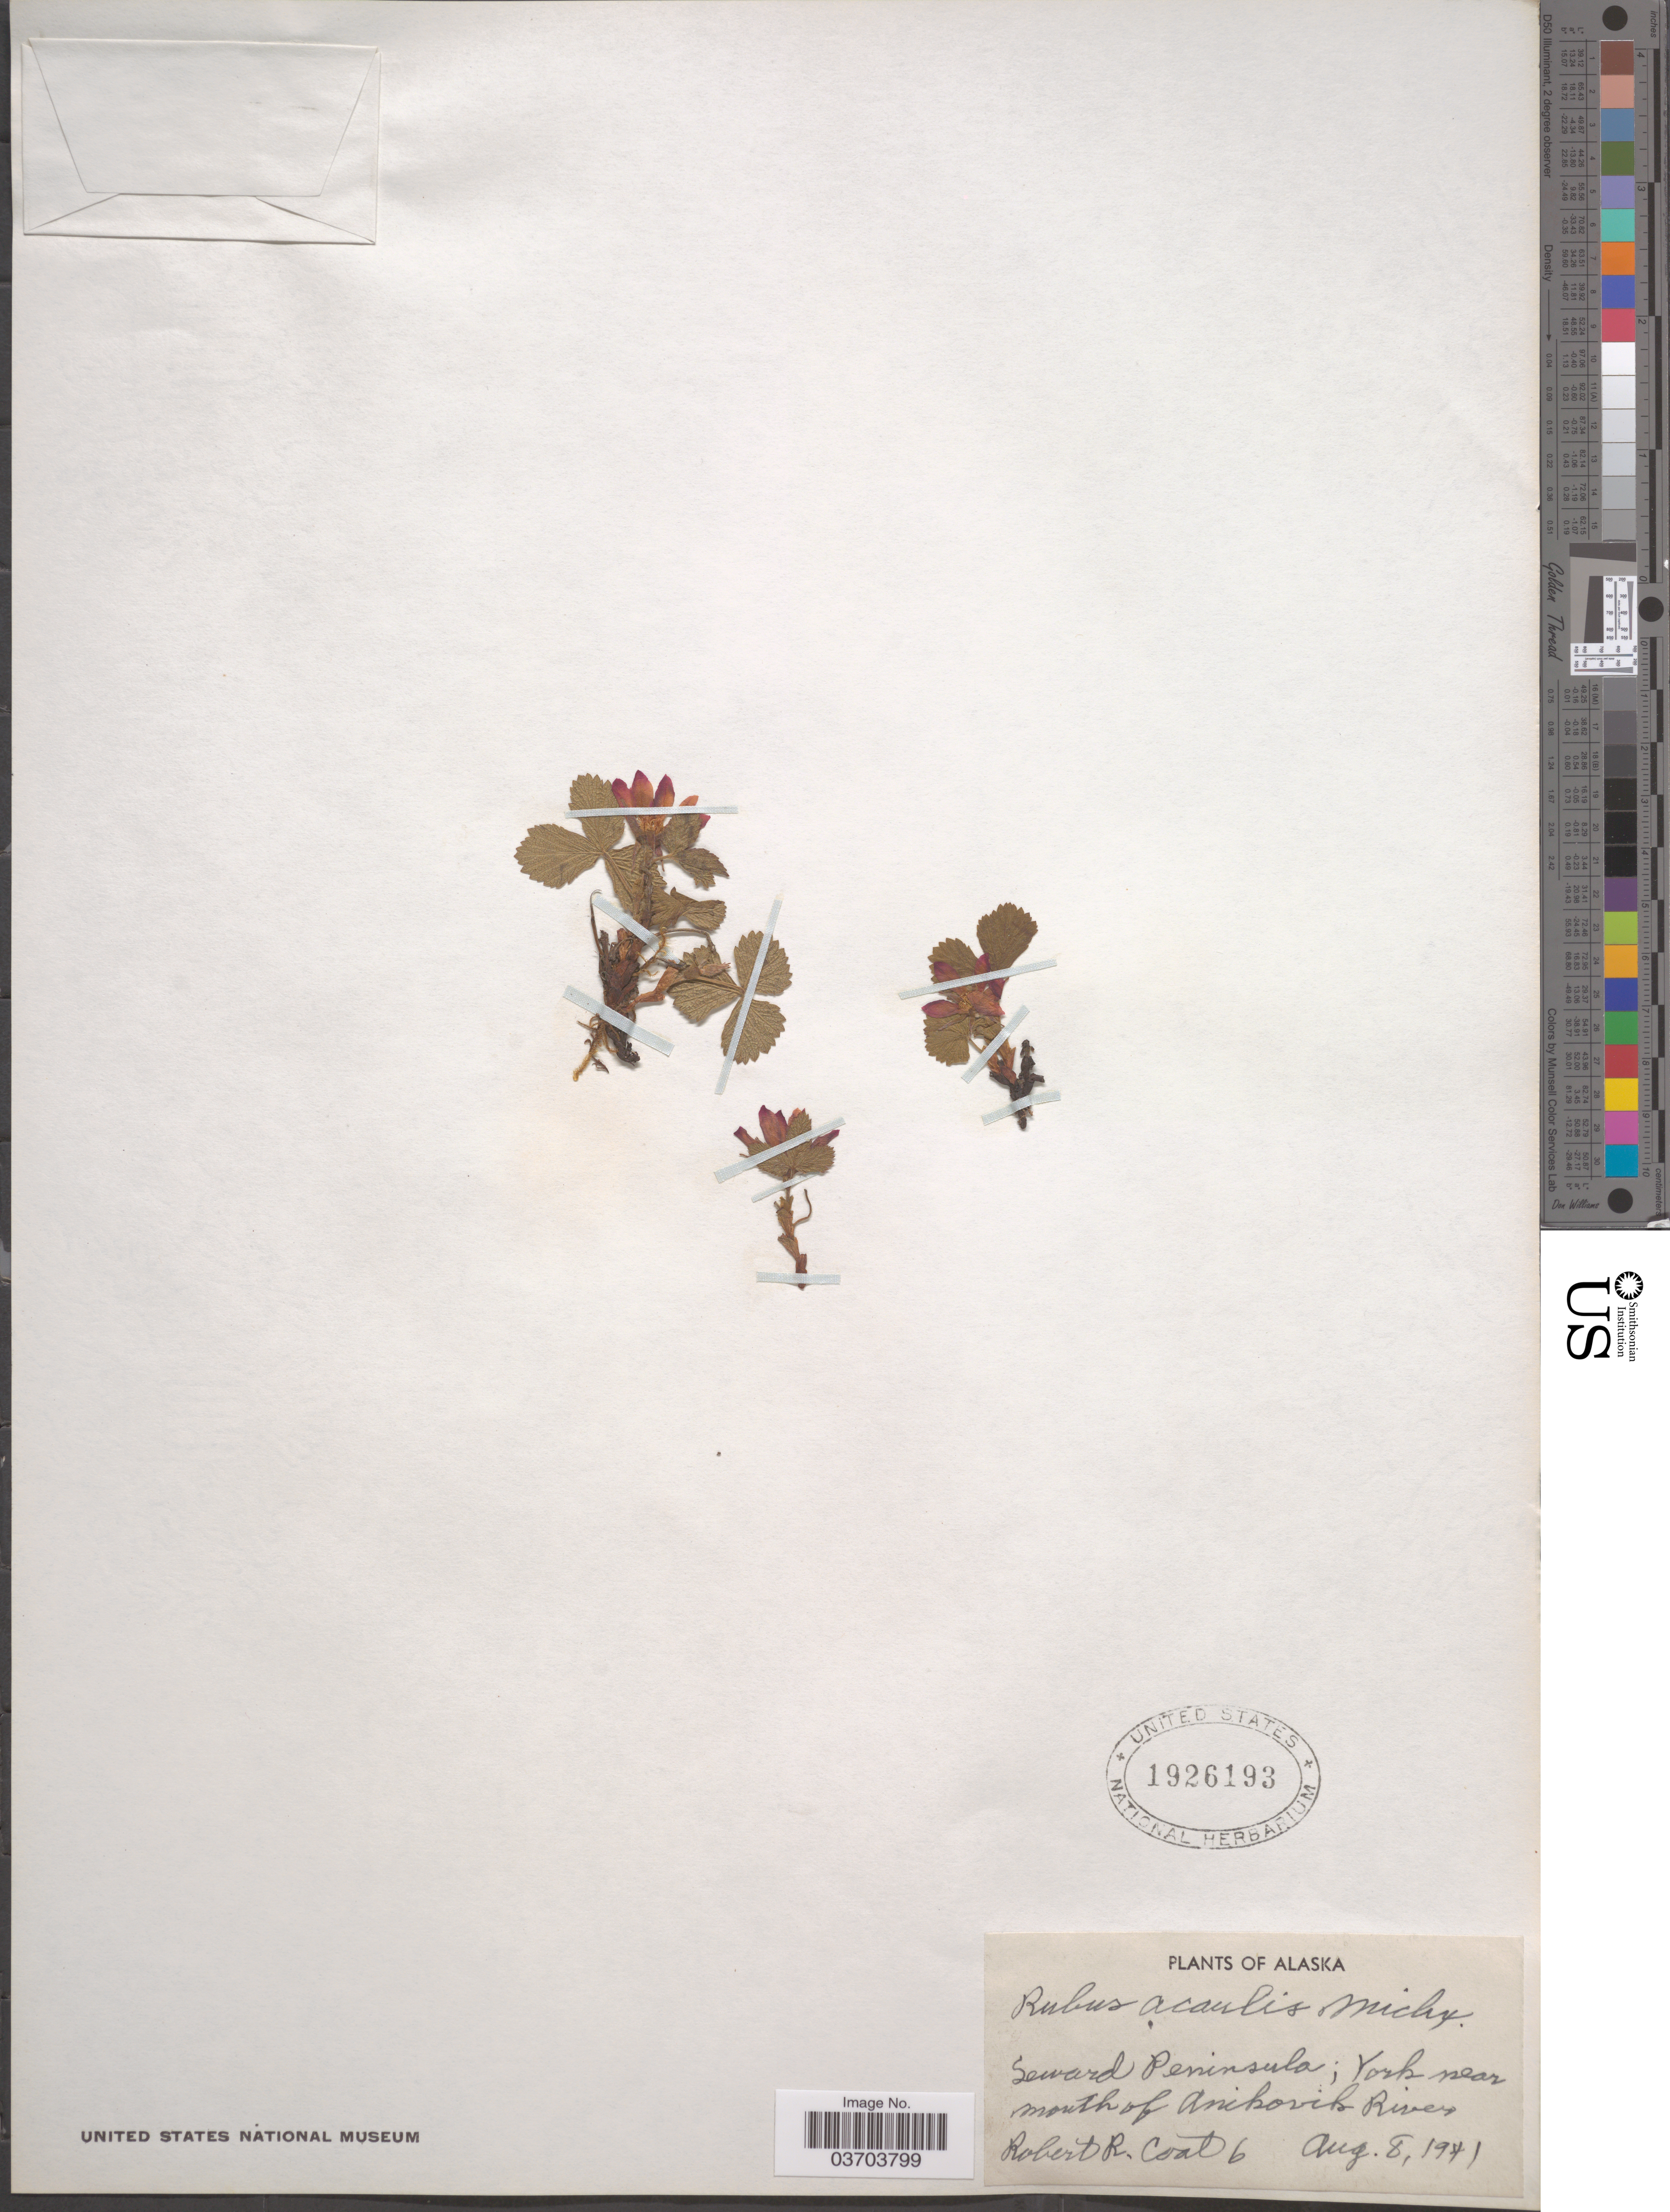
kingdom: Plantae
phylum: Tracheophyta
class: Magnoliopsida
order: Rosales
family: Rosaceae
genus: Rubus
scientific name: Rubus acaulis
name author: Michx.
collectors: R. Coats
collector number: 6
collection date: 1941-08-08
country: United States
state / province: Alaska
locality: Seward Peninsula; York near mouth of Anikovik River.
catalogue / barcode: US 1926193